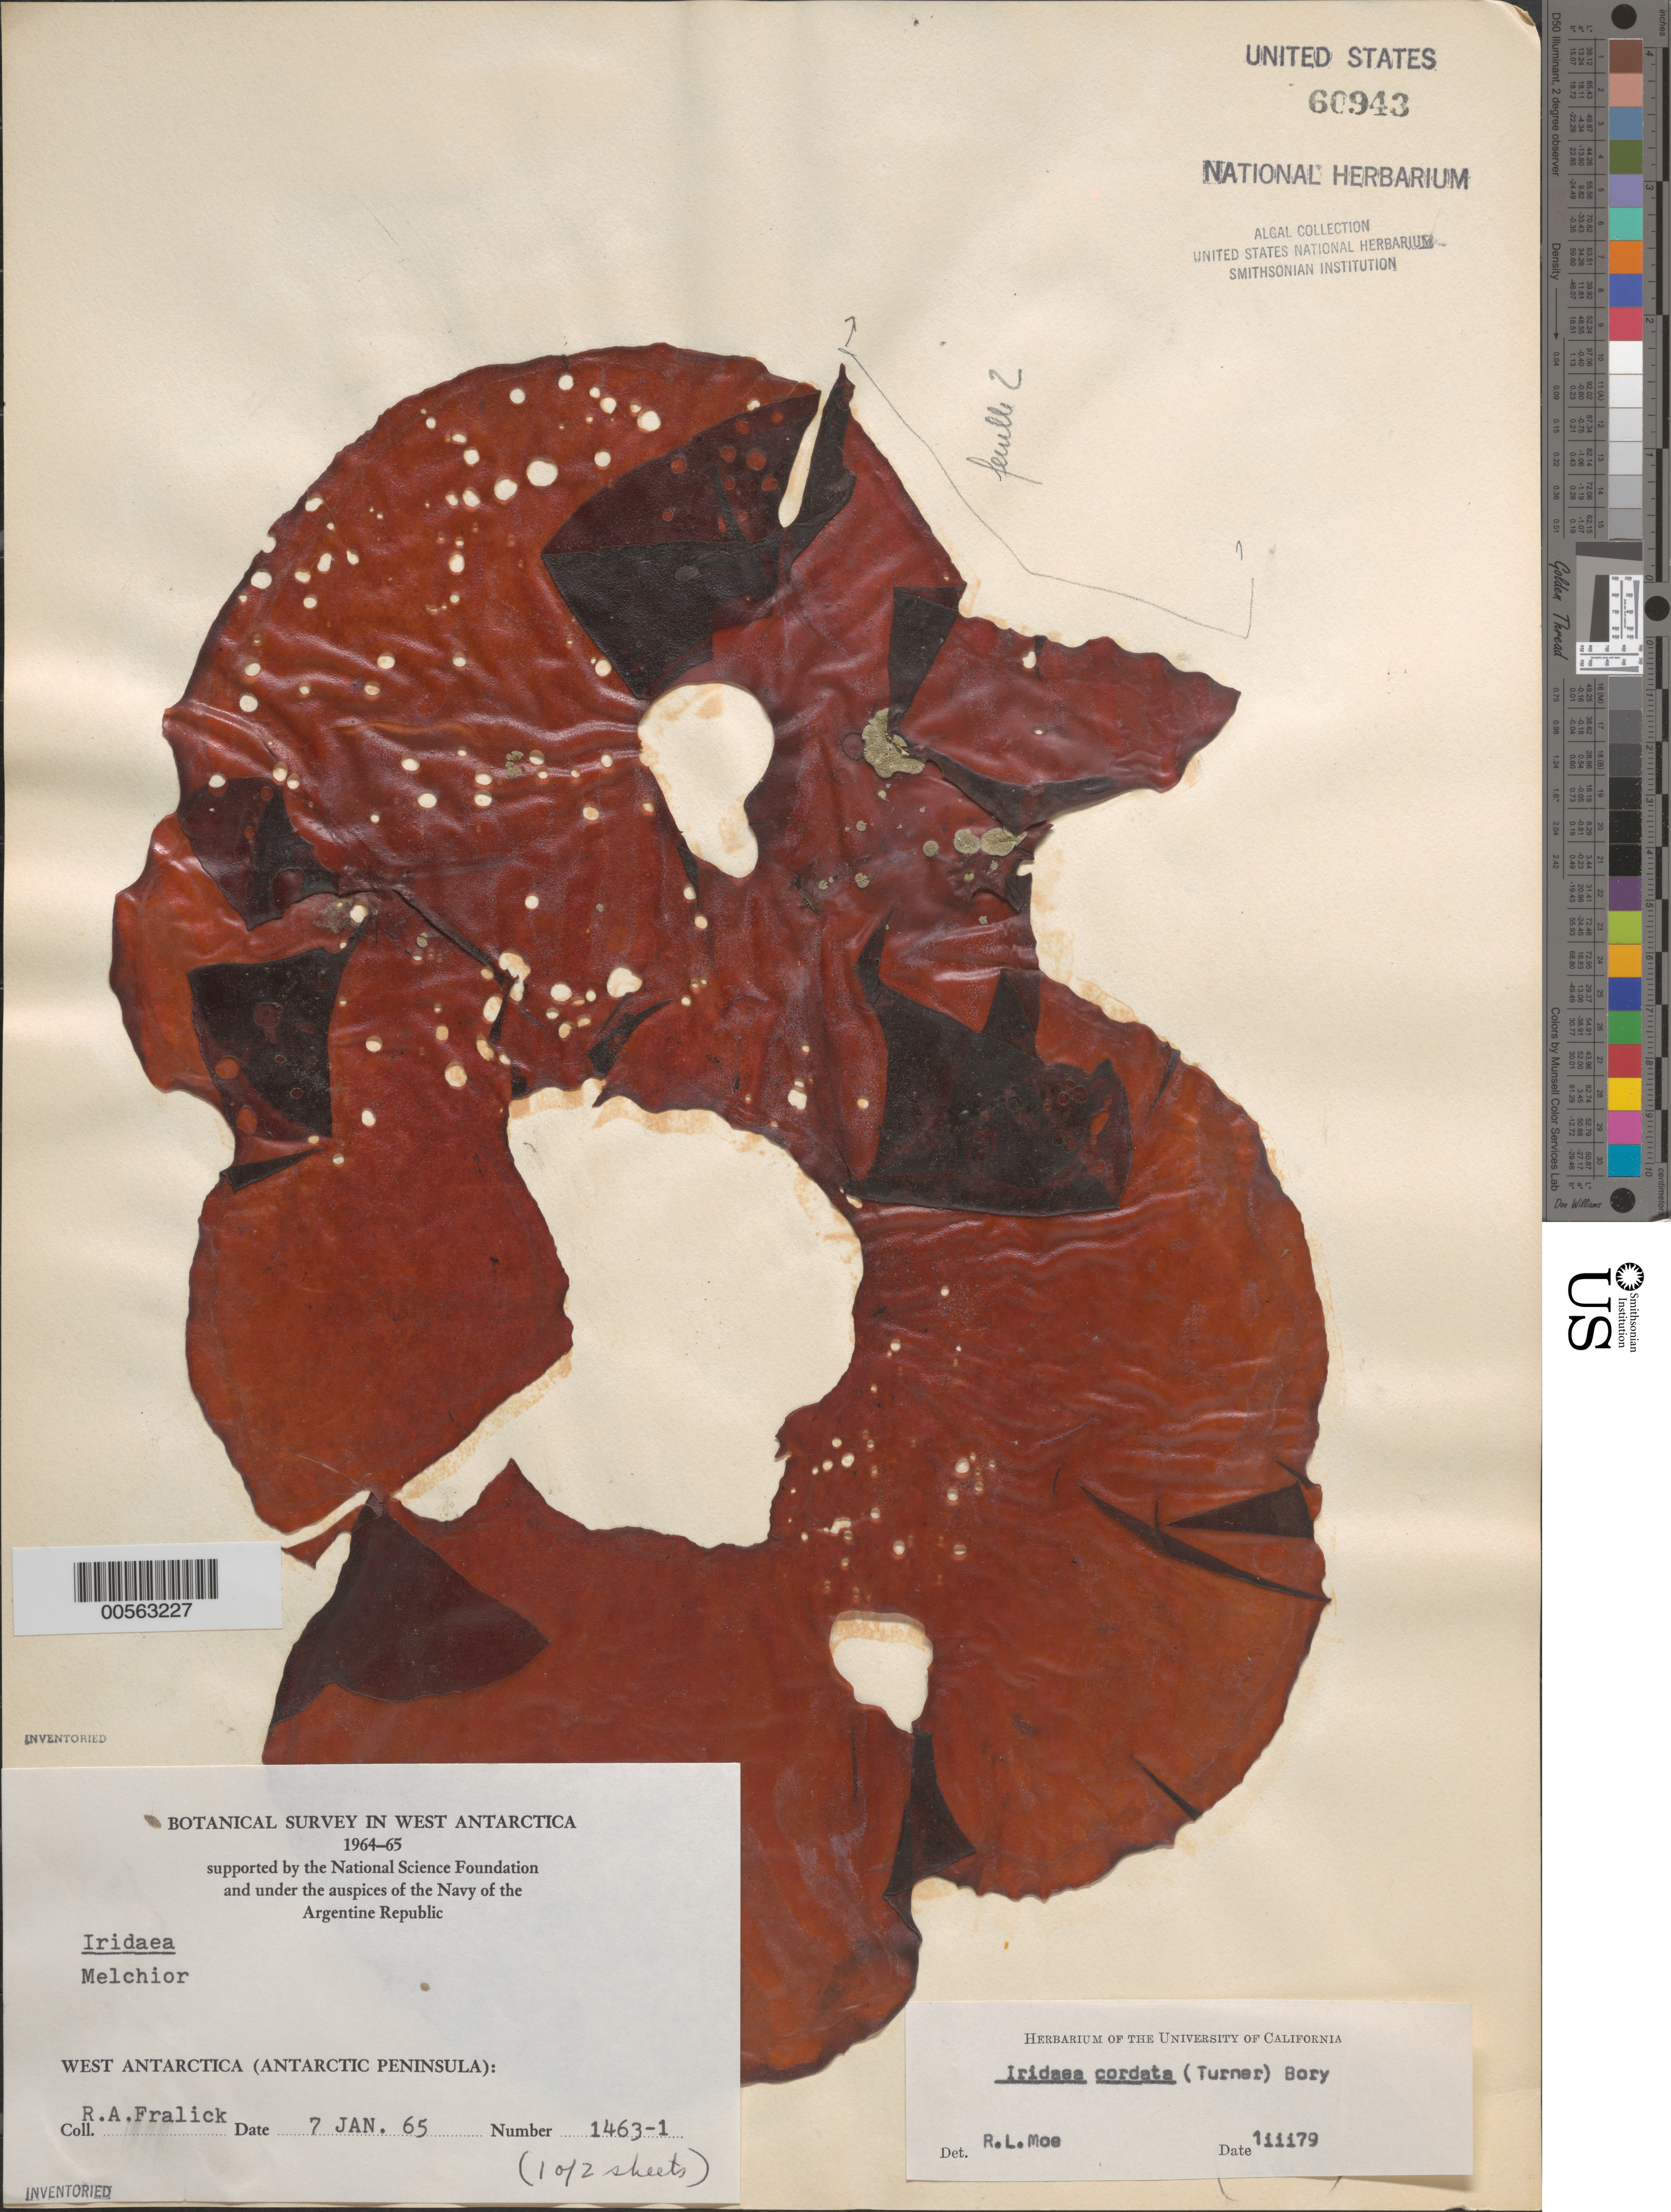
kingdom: Plantae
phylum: Rhodophyta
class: Florideophyceae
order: Gigartinales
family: Gigartinaceae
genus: Iridaea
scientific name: Iridaea cordata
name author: (Turner) Bory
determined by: Moe, R. L.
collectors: R. Fralick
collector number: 1463-1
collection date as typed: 07 Jan 1965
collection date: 1965-01-07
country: Antarctica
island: Melchior Islands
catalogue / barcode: US 60943